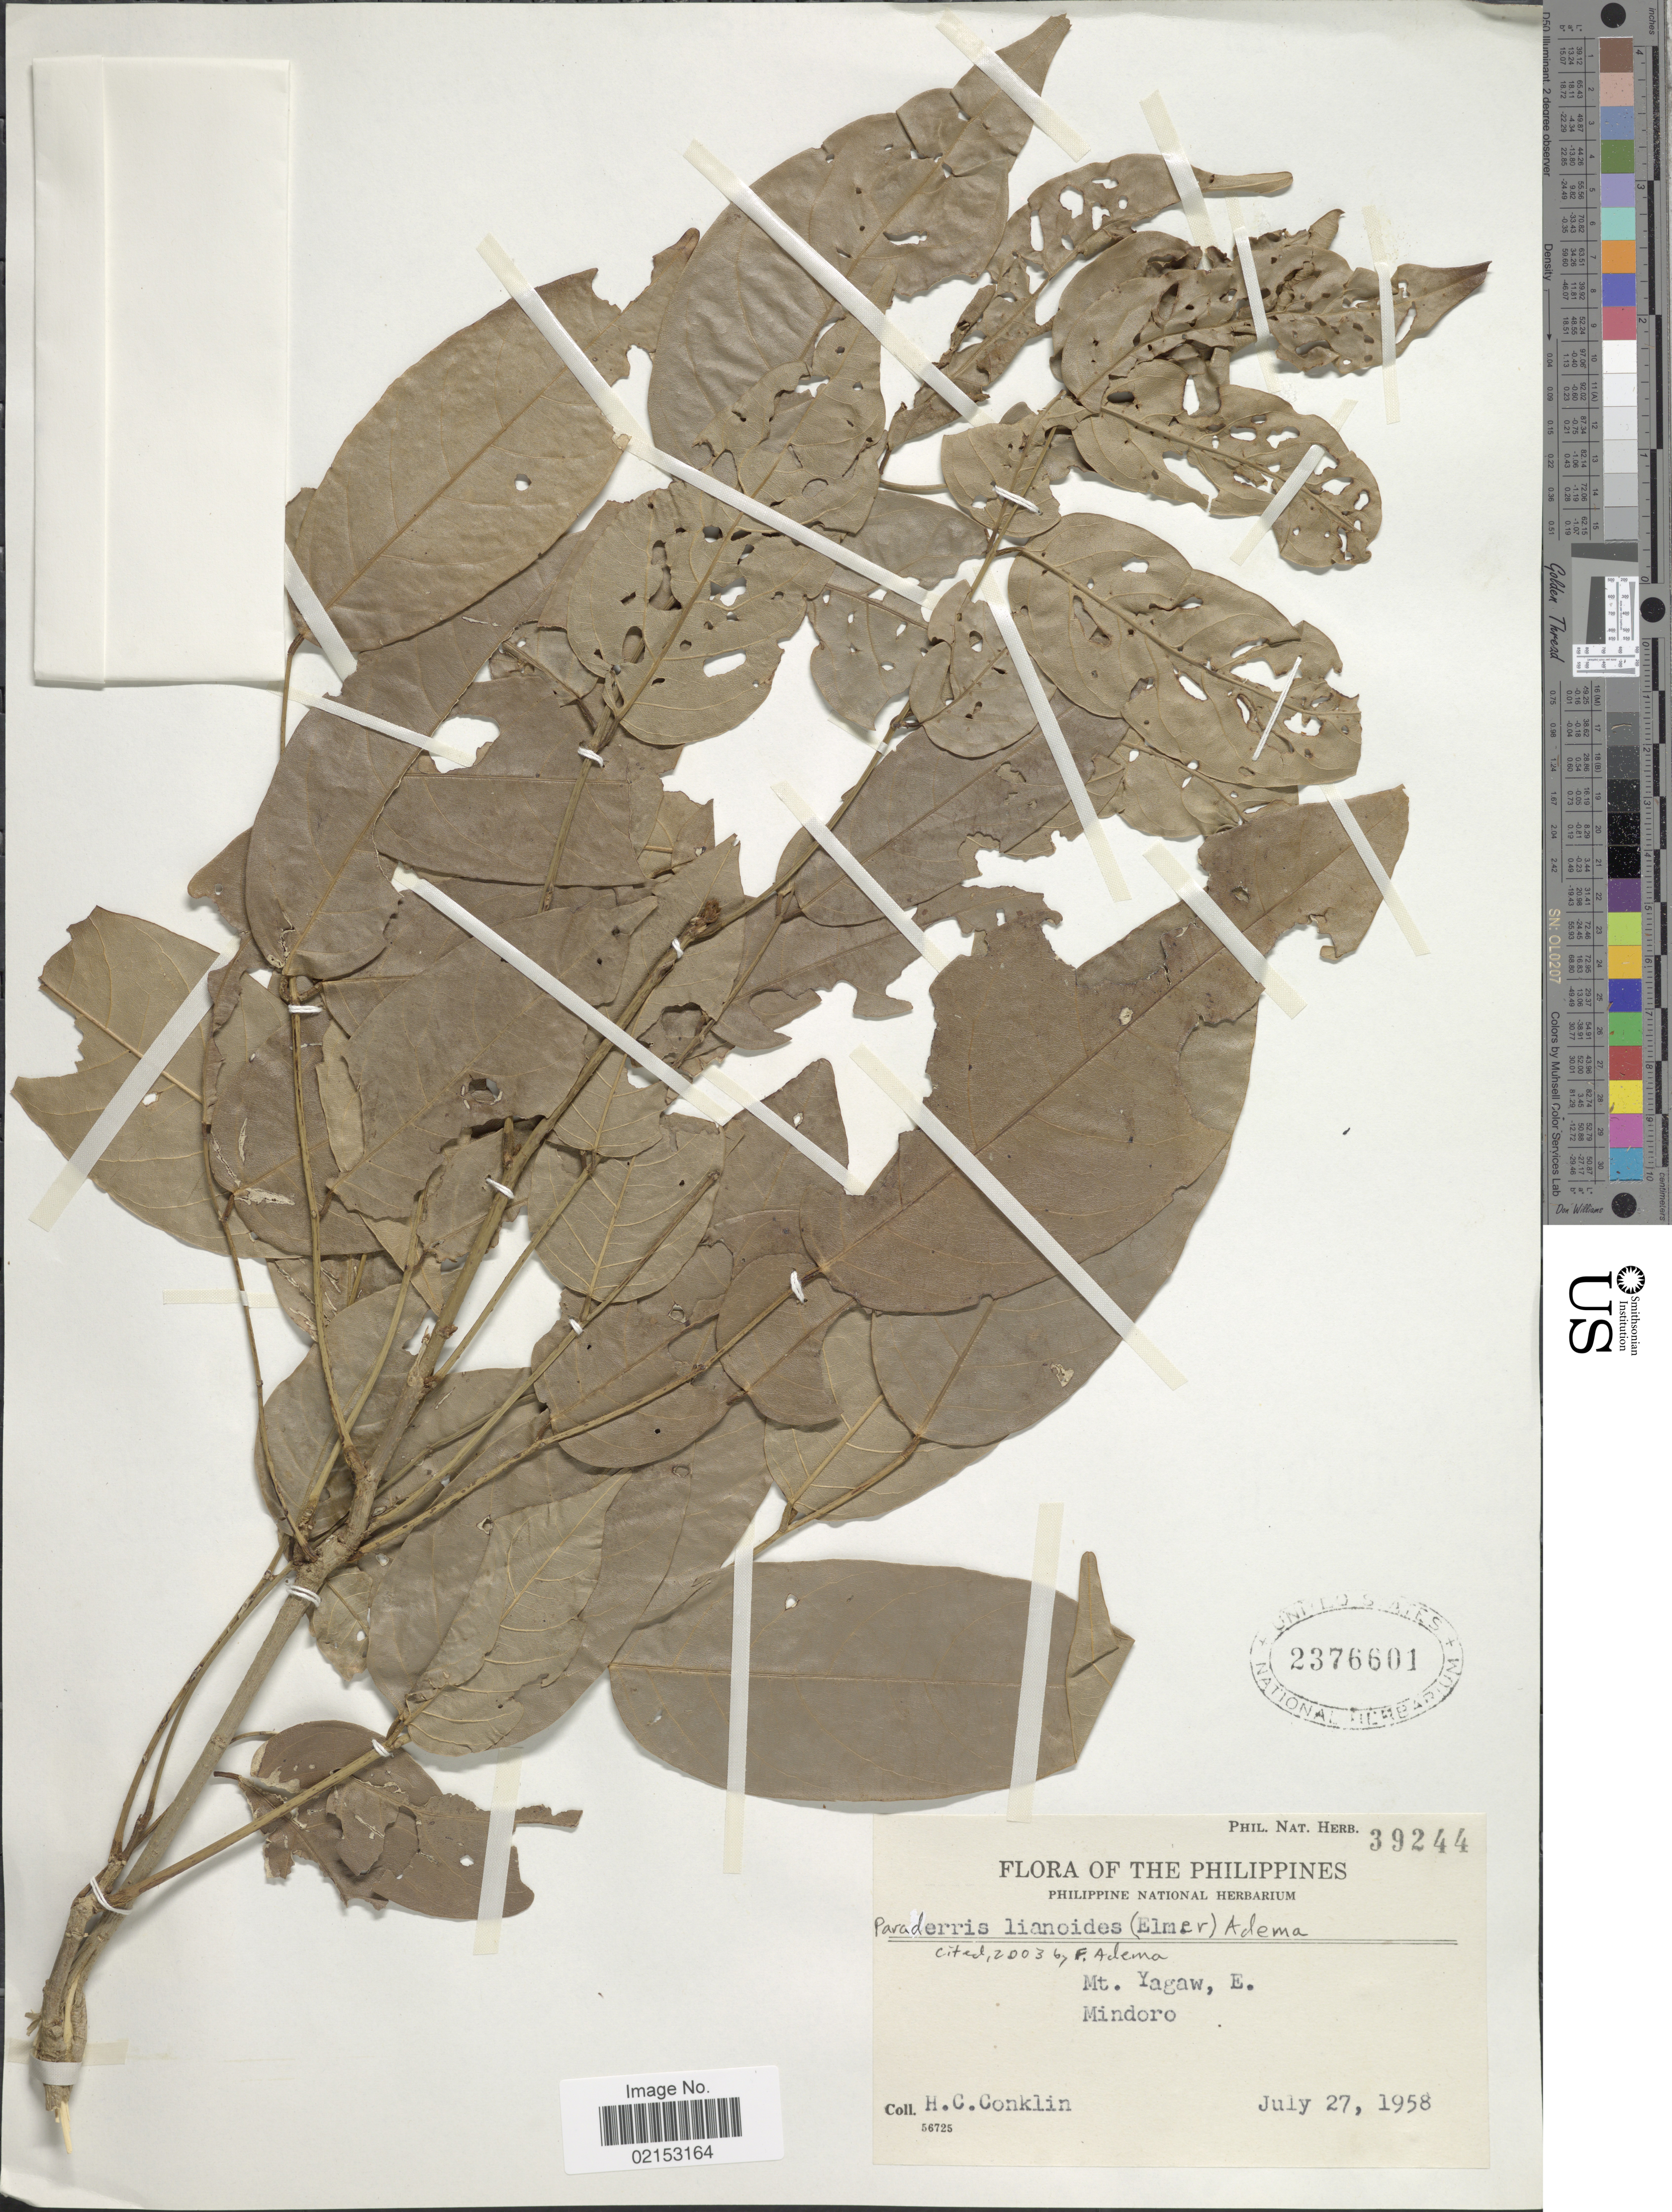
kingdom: Plantae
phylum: Tracheophyta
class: Magnoliopsida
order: Fabales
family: Fabaceae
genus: Derris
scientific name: Derris lianoides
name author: Elmer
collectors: H. Conklin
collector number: Phil. Nat. Herb. 39244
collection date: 1958-07-27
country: Philippines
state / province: Mimaropa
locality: Mt. Yagaw, E. Mindoro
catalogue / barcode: US 2376601